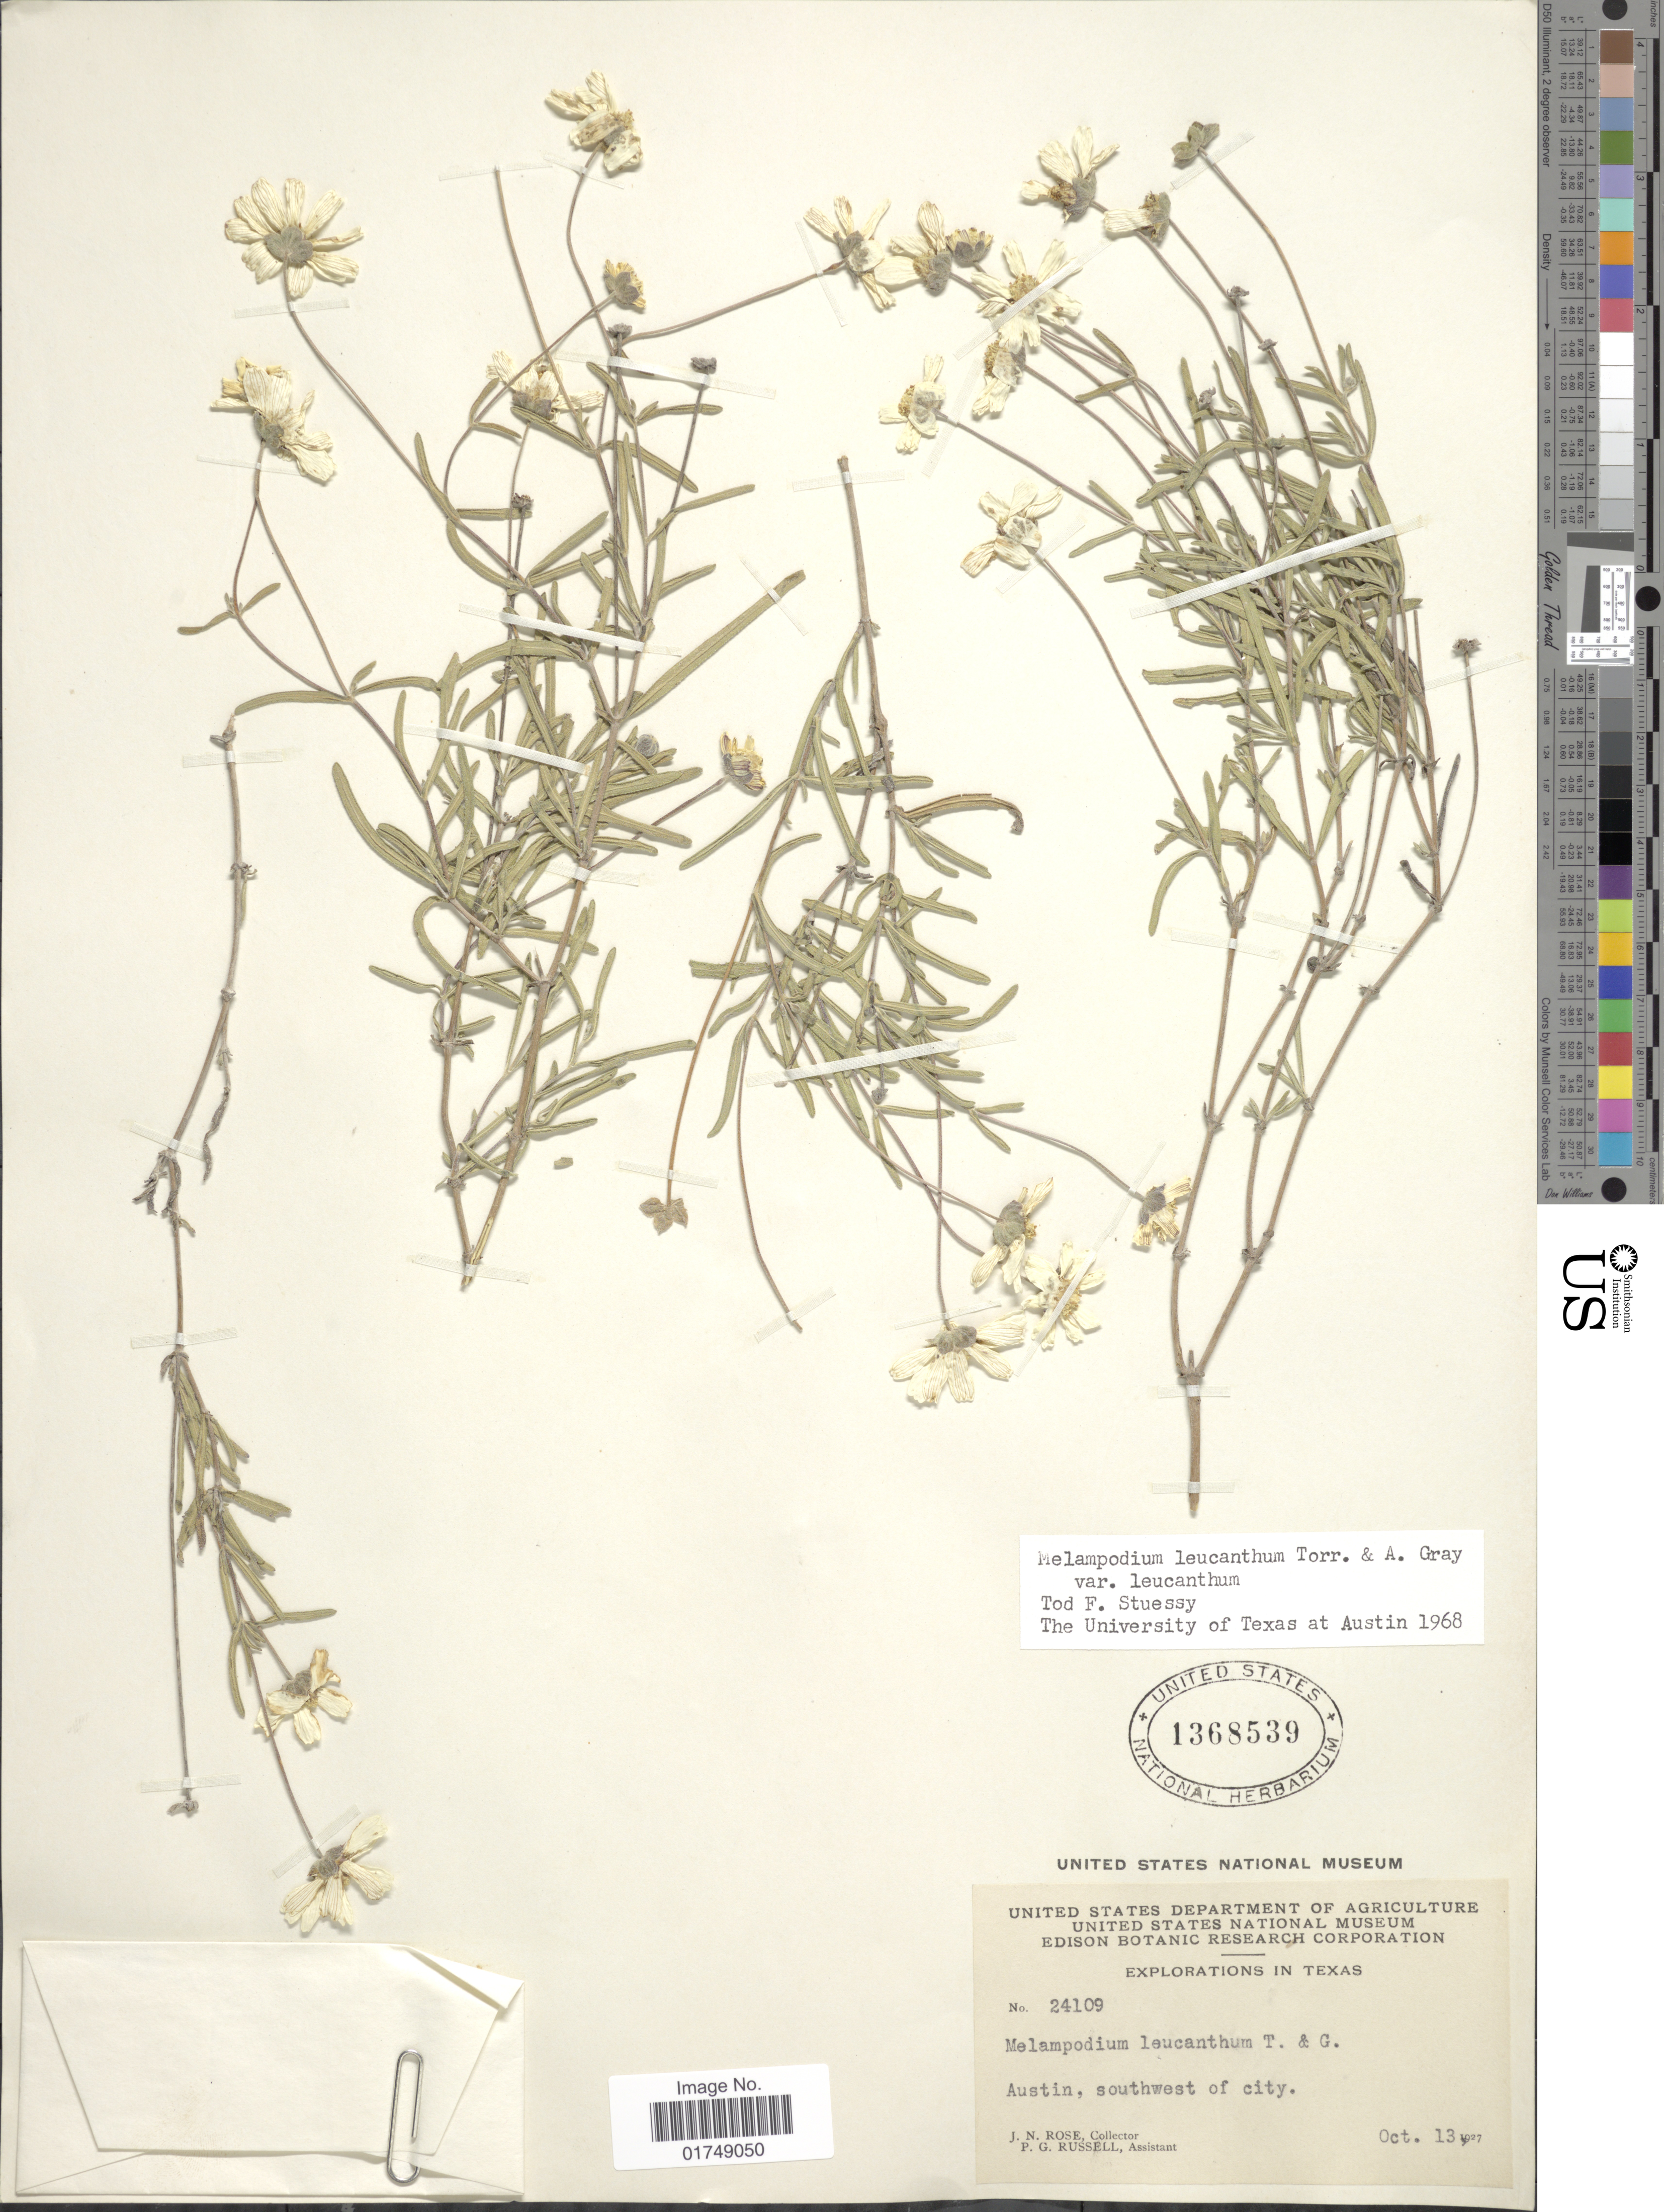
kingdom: Plantae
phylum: Tracheophyta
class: Magnoliopsida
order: Asterales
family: Asteraceae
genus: Melampodium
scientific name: Melampodium leucanthum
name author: Torr. & A. Gray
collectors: J. N. Rose & P. G. Russell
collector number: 24109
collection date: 1927-10-13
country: United States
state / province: Texas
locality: Austin, southwest of city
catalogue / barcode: US 1368539